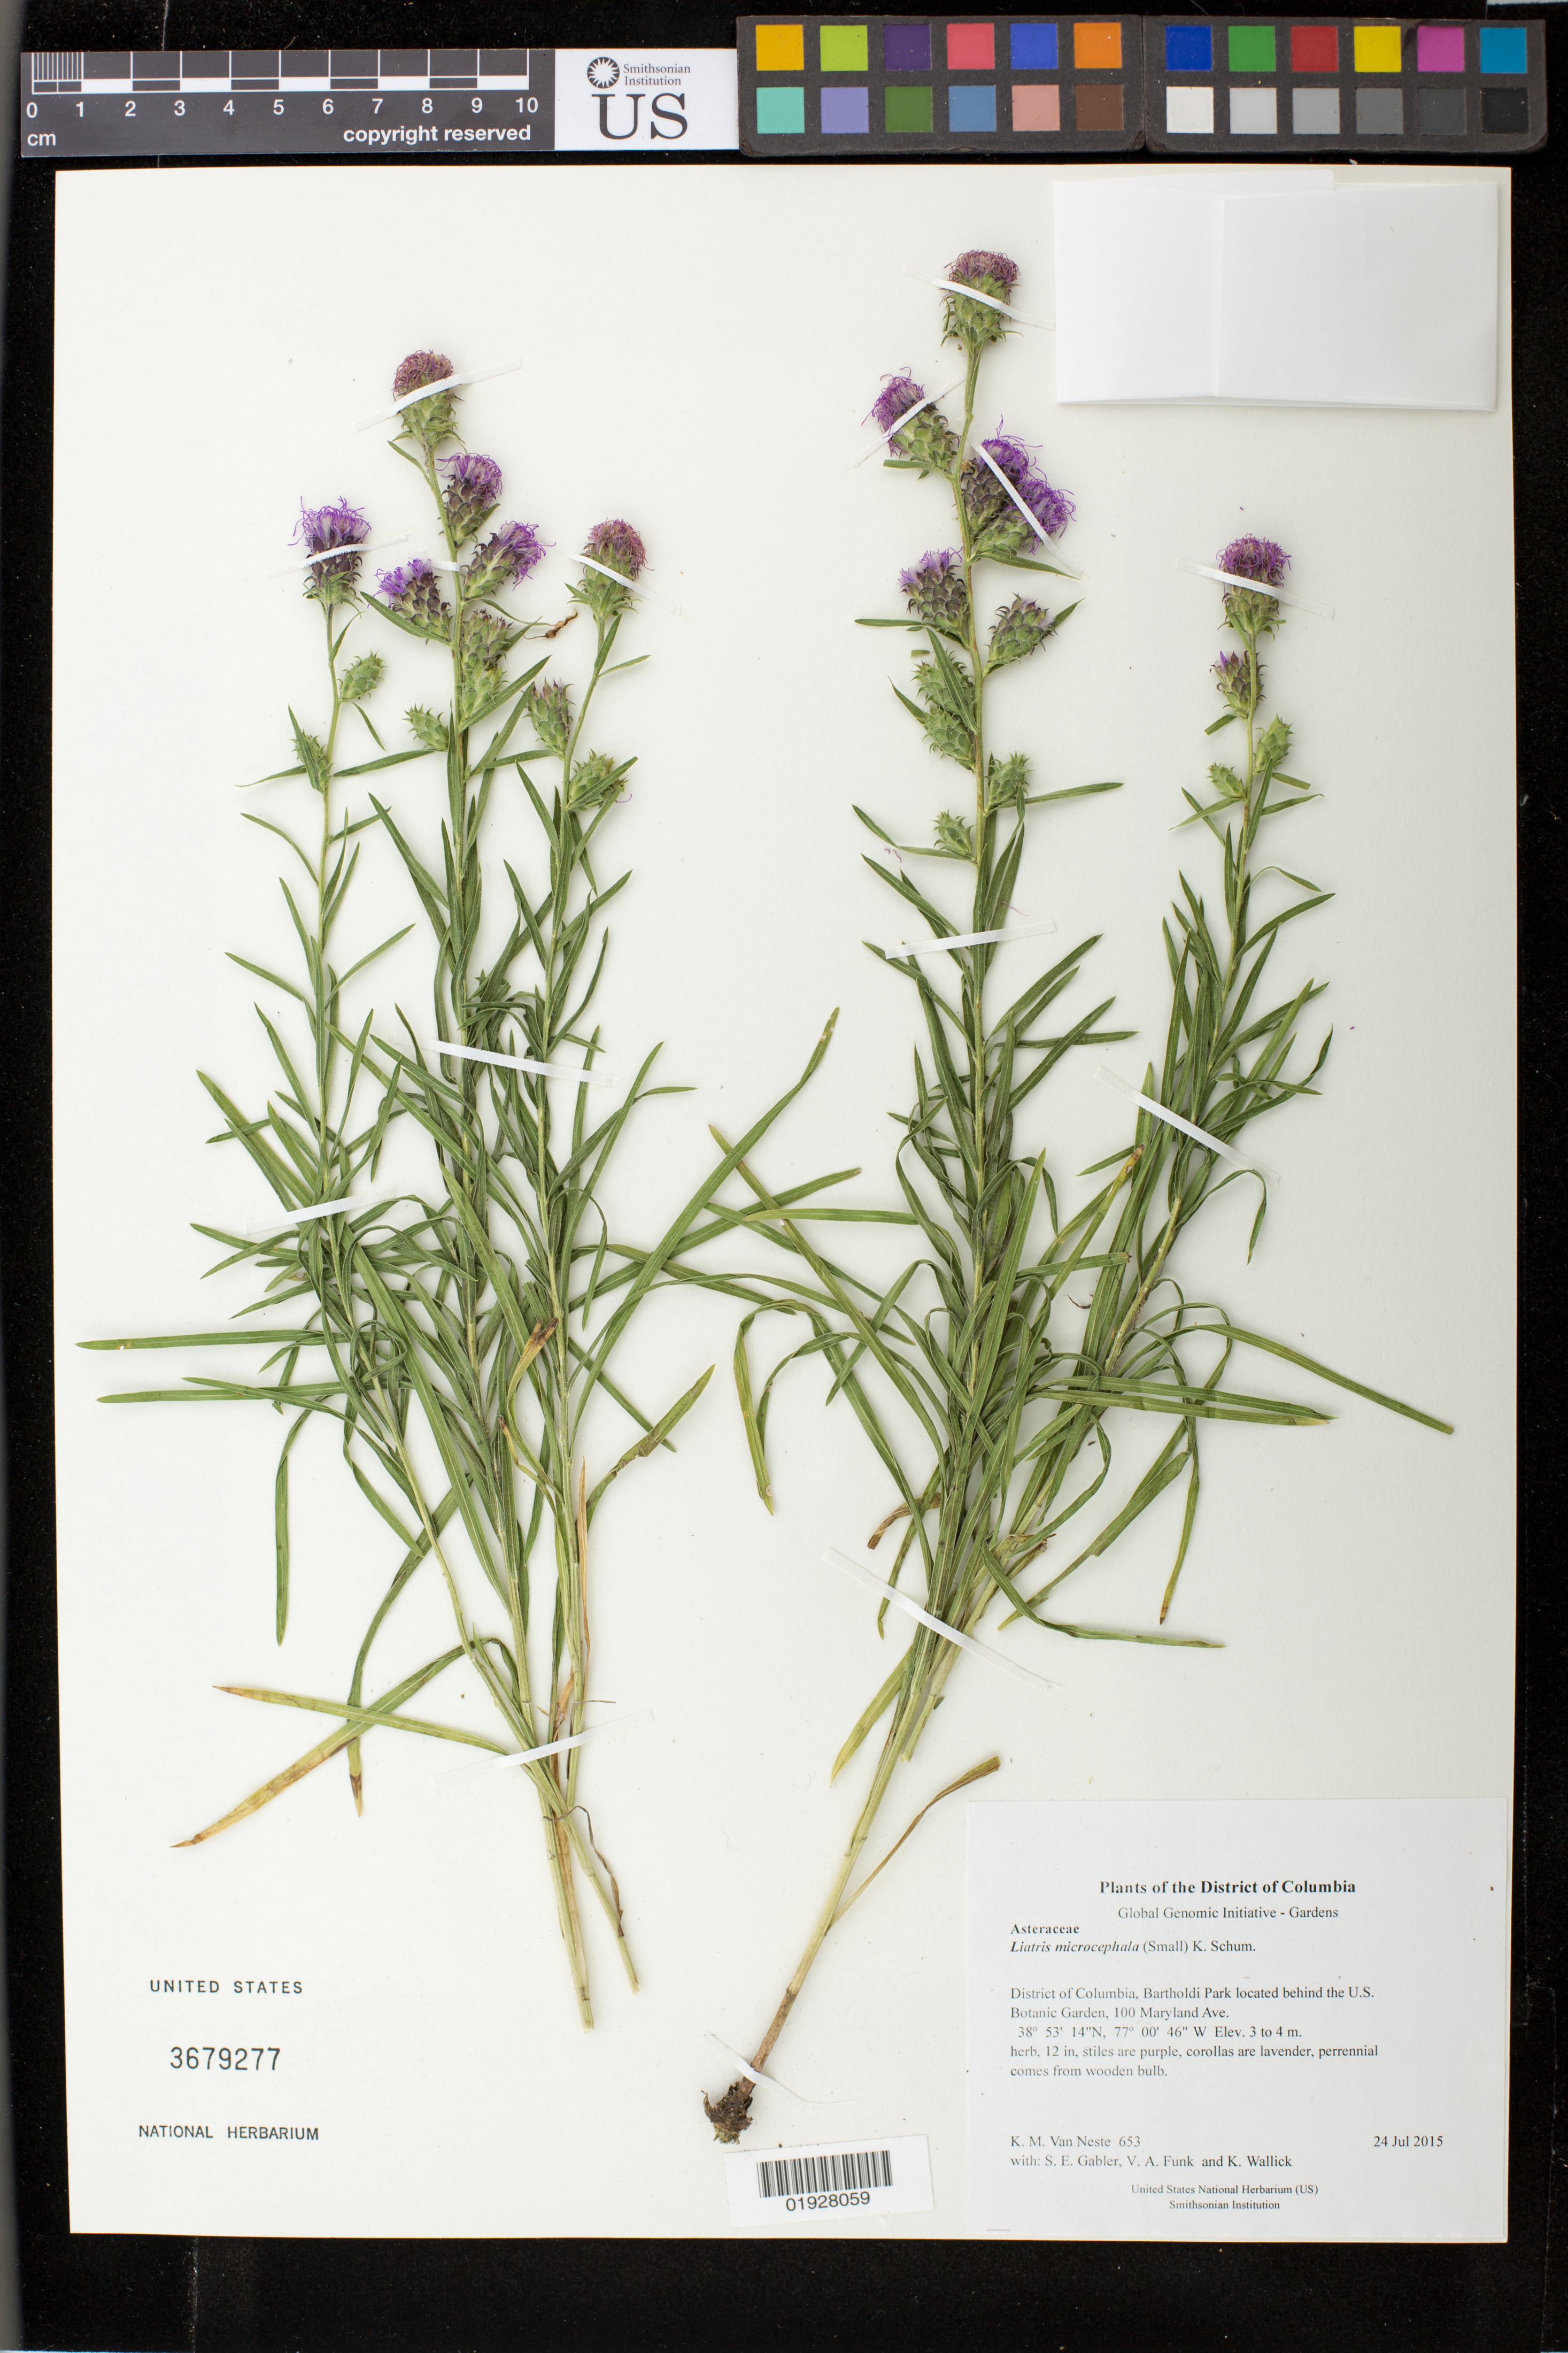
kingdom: Plantae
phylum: Tracheophyta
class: Magnoliopsida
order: Asterales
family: Asteraceae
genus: Liatris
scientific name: Liatris microcephala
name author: (Small) K. Schum.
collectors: K. M. Van Neste, S. E. Gabler, V. Funk & K. Wallick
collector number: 653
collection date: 2015-07-24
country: United States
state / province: District of Columbia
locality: Bartholdi Park located behind the U.S. Botanic Garden, 100 Maryland Ave.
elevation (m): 3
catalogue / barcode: US 3679277